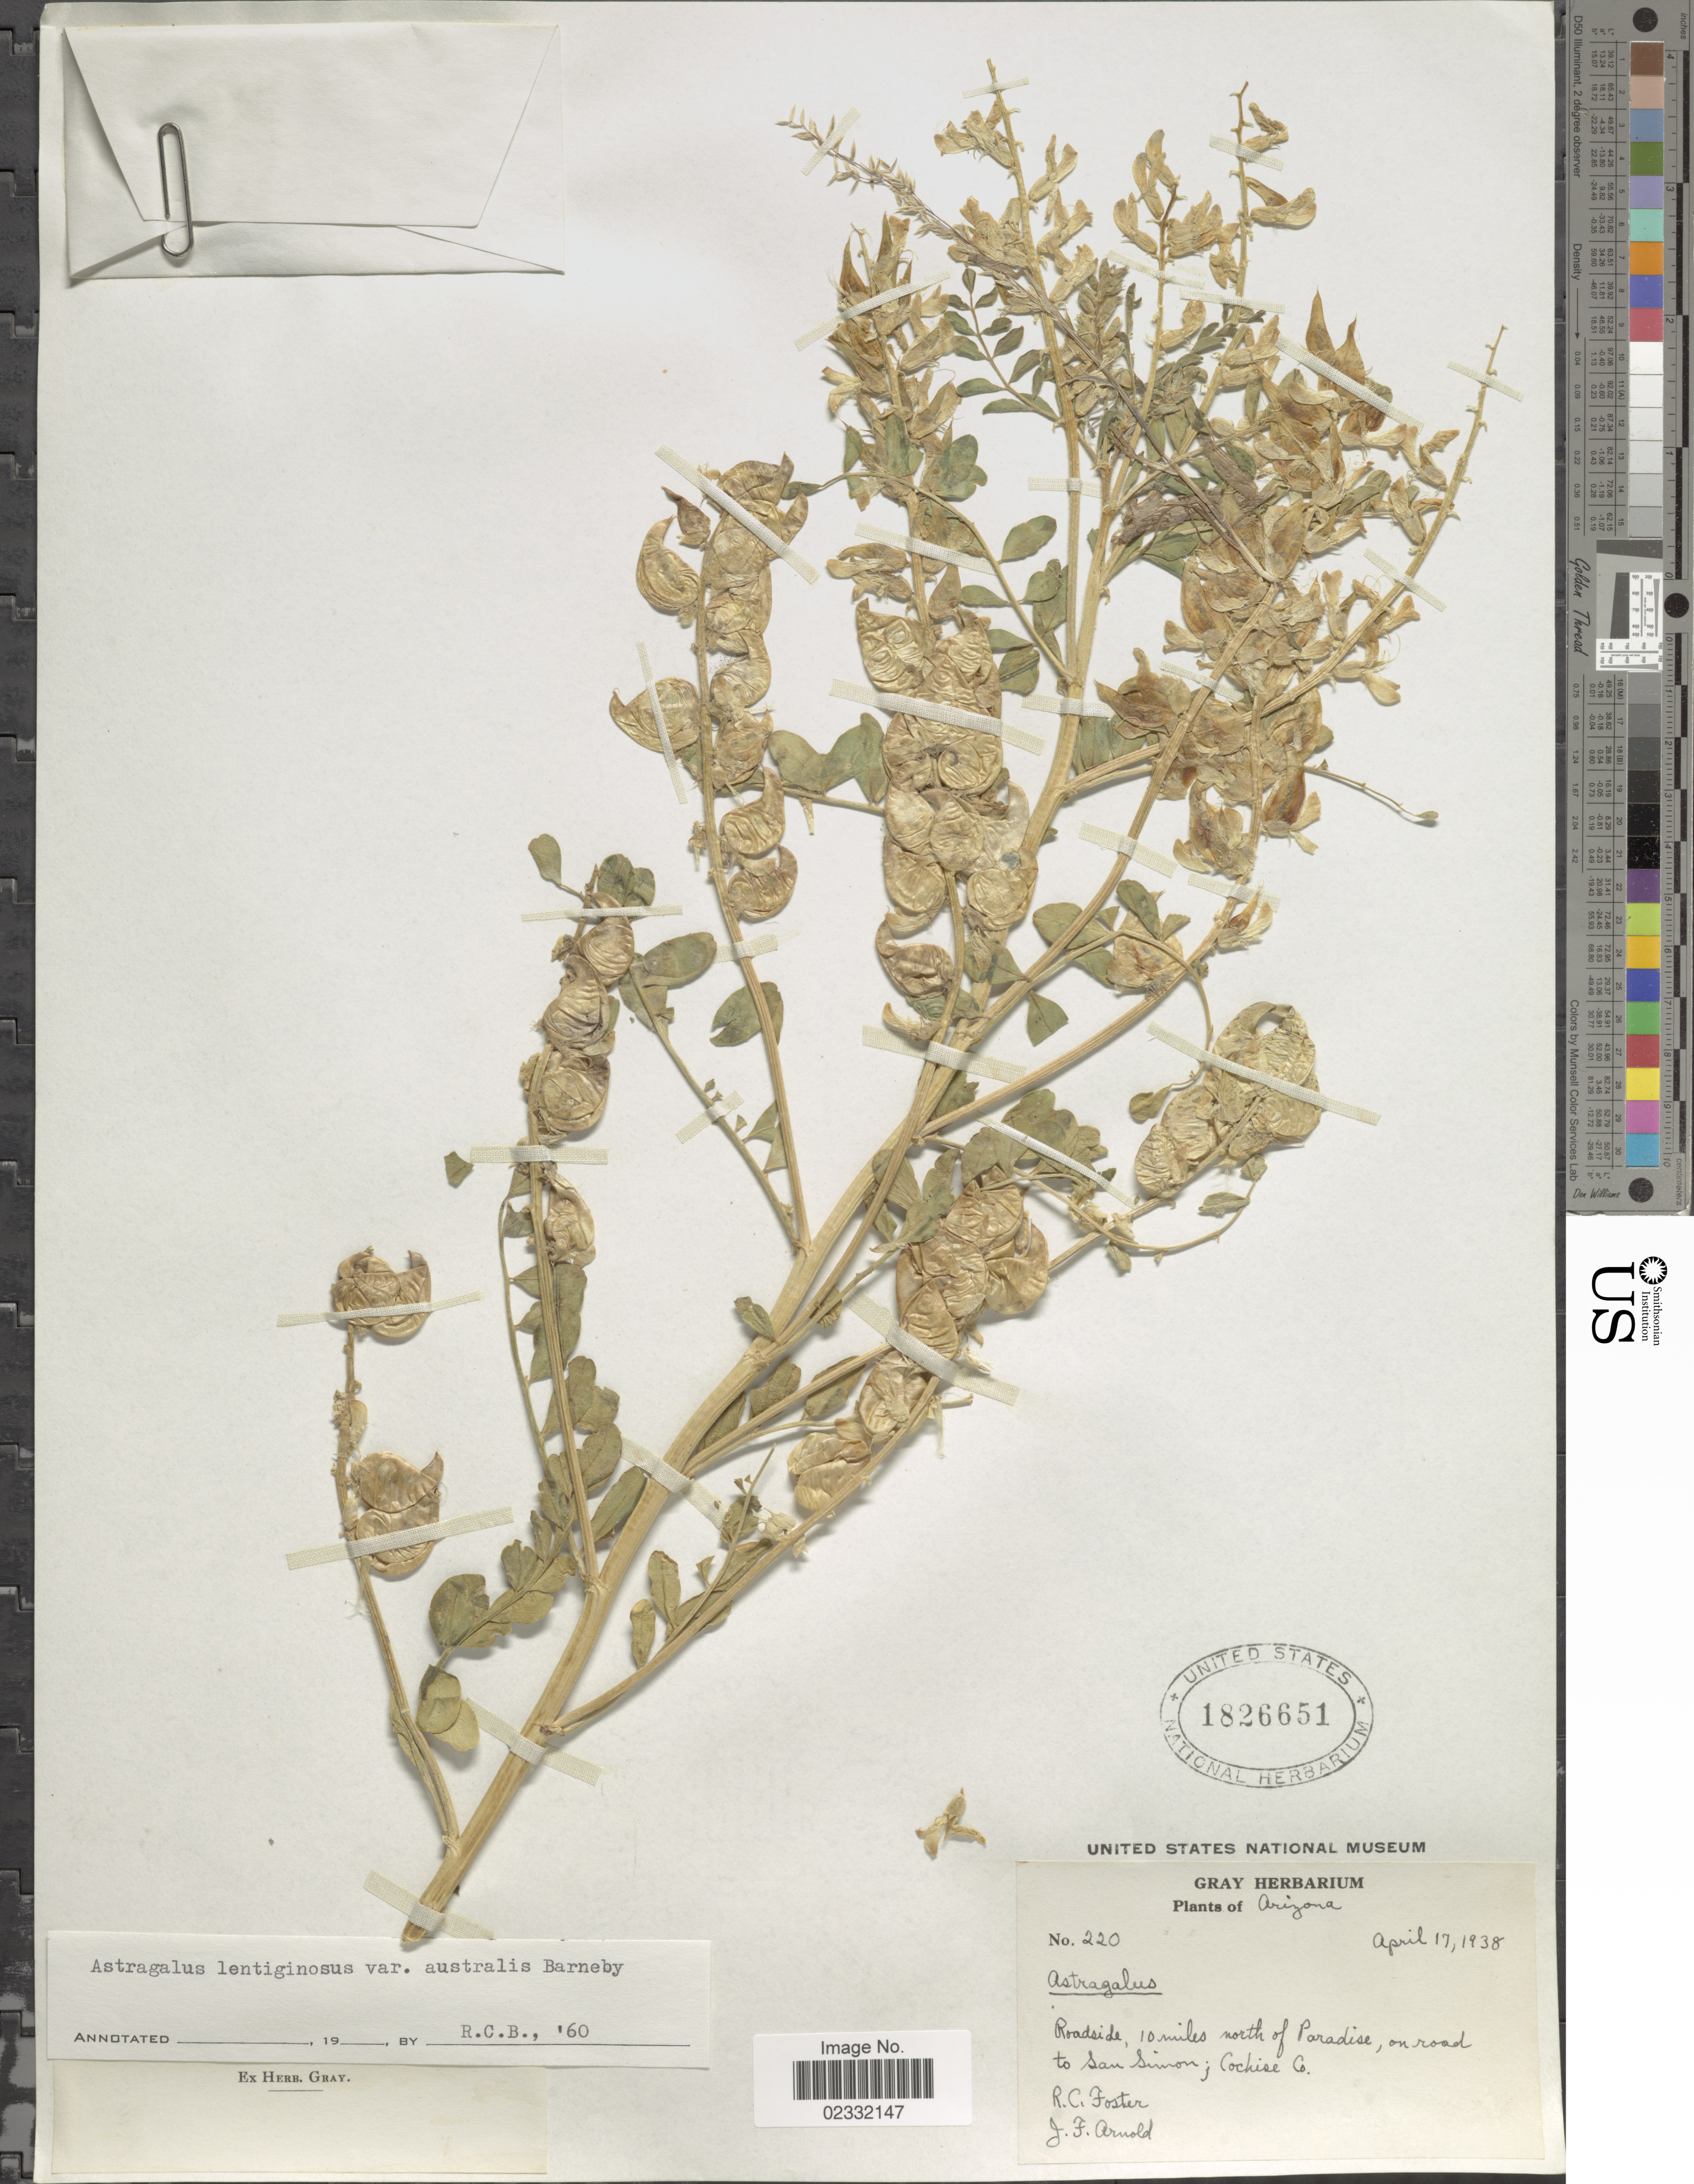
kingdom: Plantae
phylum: Tracheophyta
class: Magnoliopsida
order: Fabales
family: Fabaceae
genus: Astragalus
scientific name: Astragalus lentiginosus var. australis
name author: Barneby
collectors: R. C. Foster & J. F. Arnold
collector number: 220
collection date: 1938-04-17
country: United States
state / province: Arizona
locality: Roadside, 10 miles north of Paradise, on road to San Simon; Cochise Co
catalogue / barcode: US 1826651